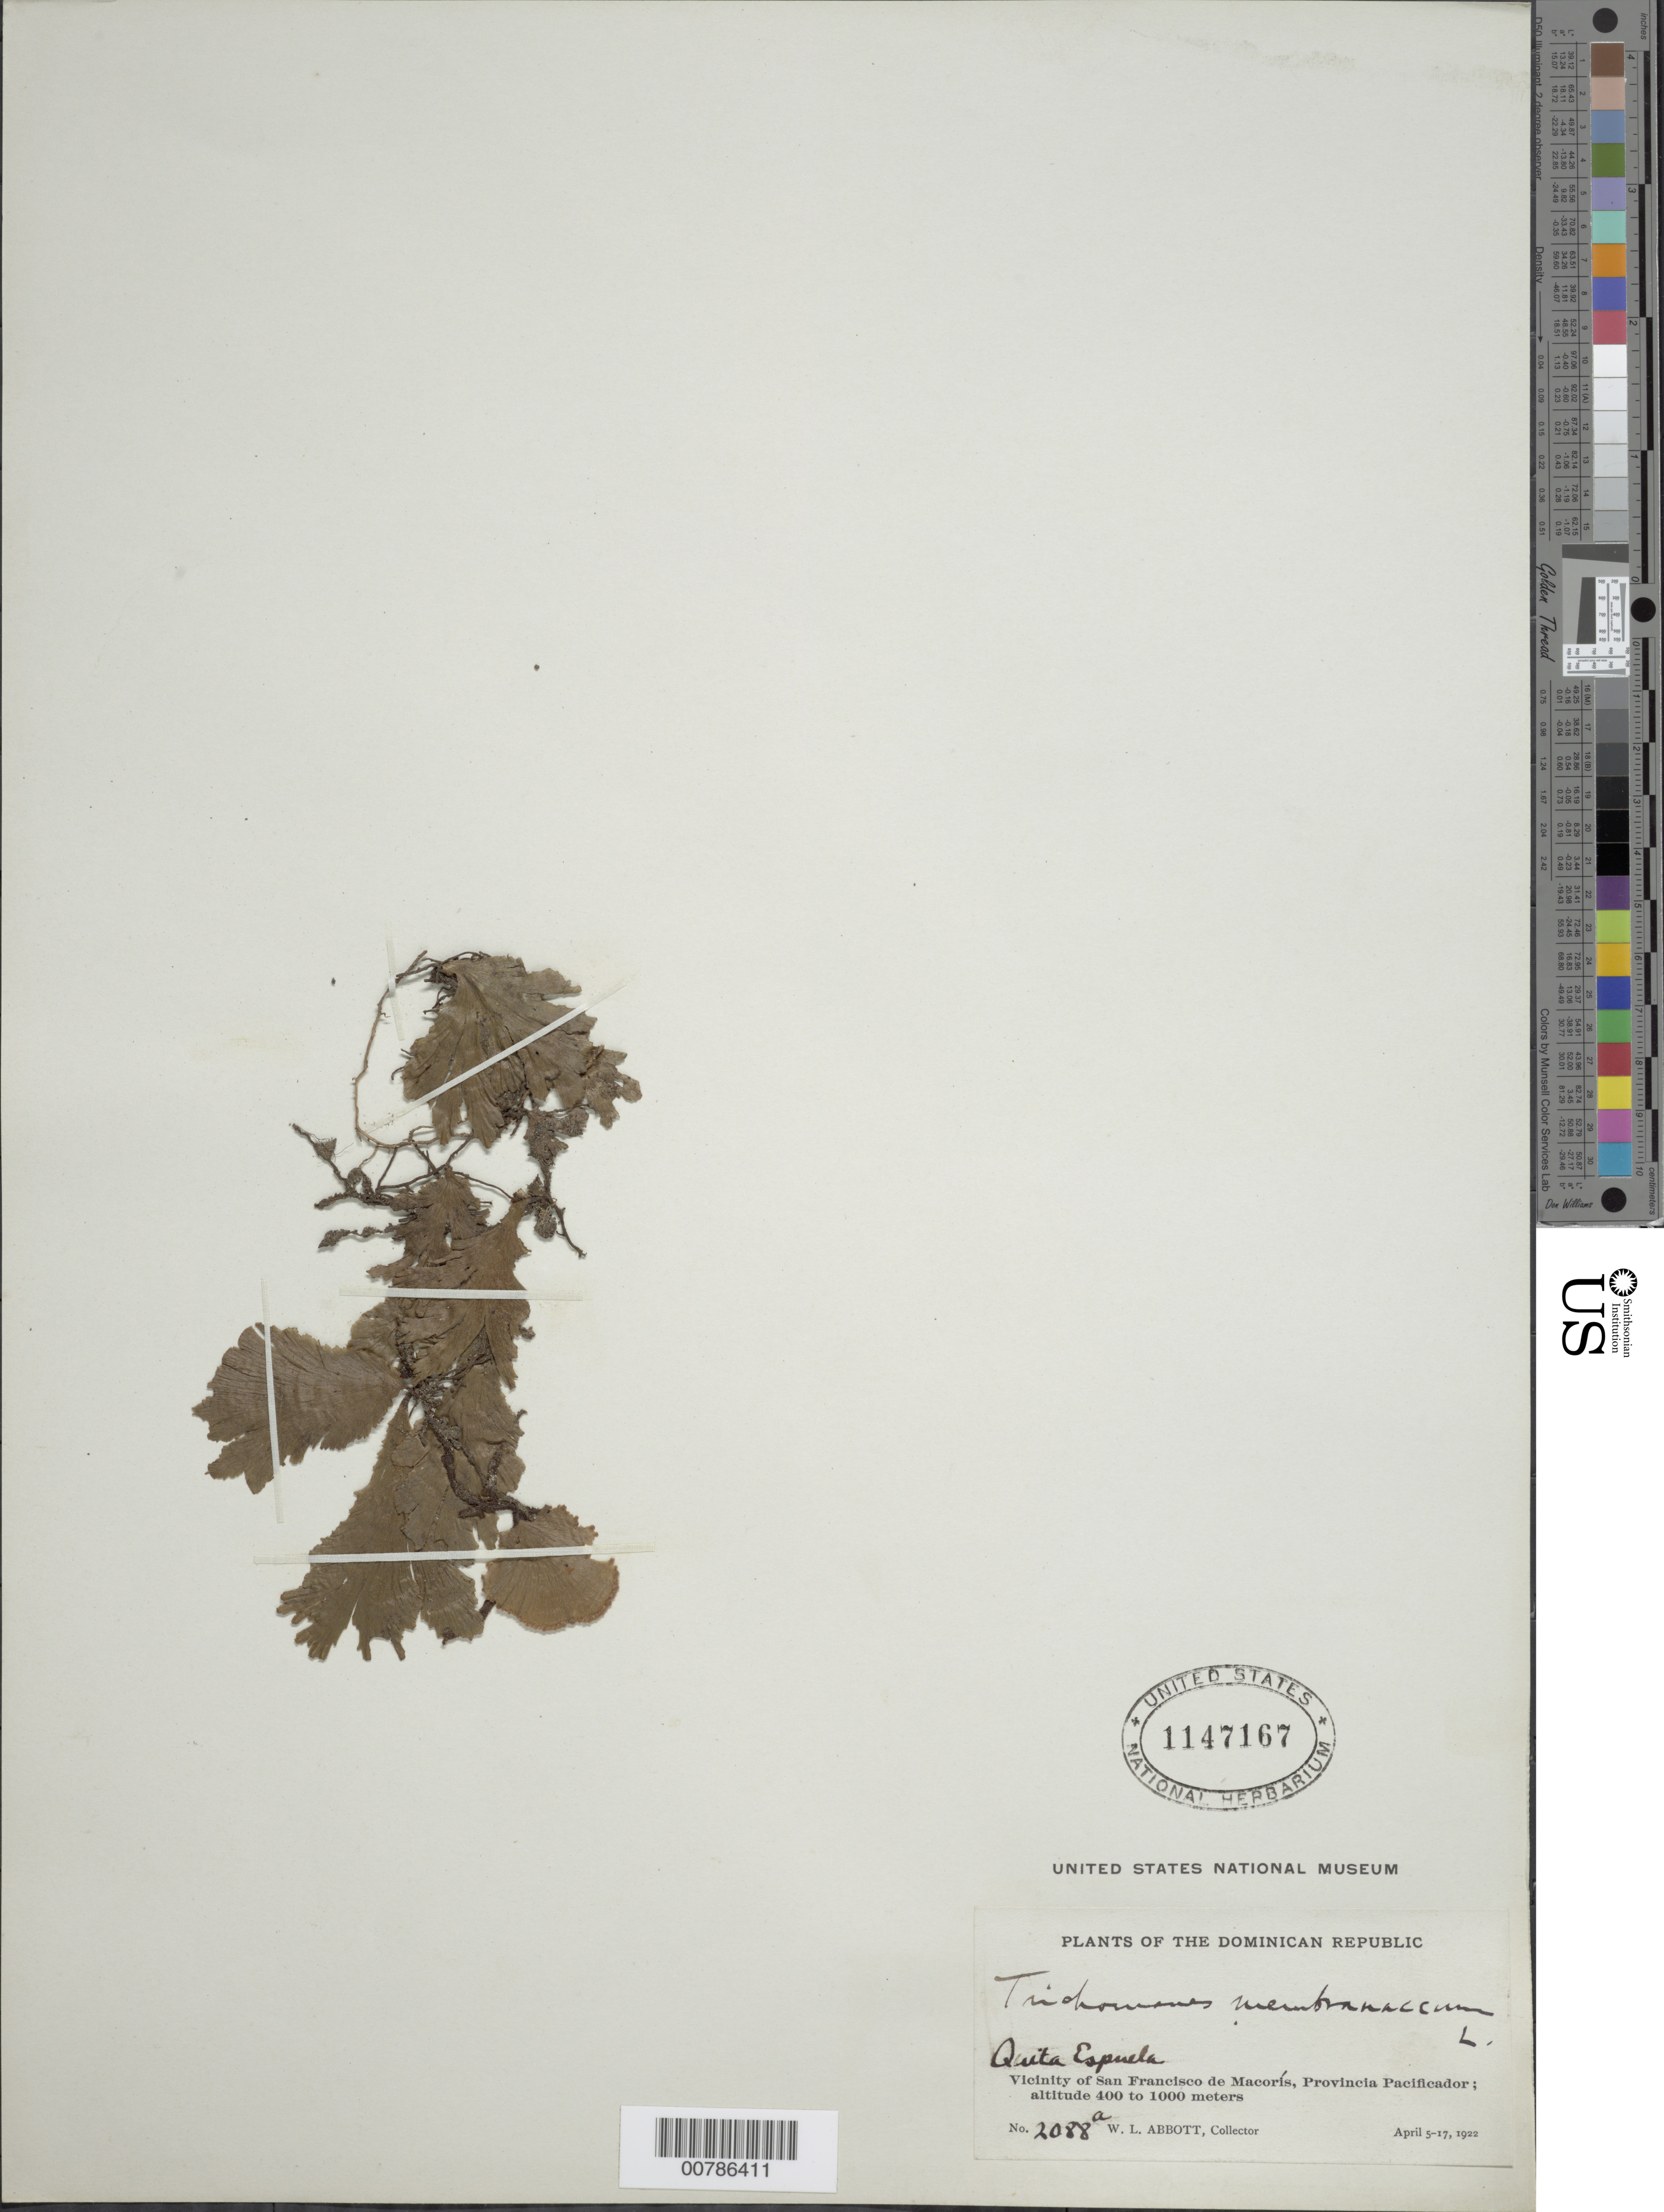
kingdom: Plantae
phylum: Tracheophyta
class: Polypodiopsida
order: Hymenophyllales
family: Hymenophyllaceae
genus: Didymoglossum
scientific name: Didymoglossum membranaceum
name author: (L.) Vareschi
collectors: W. L. Abbott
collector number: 2088a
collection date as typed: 05 Apr 1922 to 17 Apr 1922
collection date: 1922-04-05/1922-04-17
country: Dominican Republic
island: Hispaniola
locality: Prov. Pacificador, San Francisco de Macorís vicinity, Quita Espuela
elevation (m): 400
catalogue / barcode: US 1147167